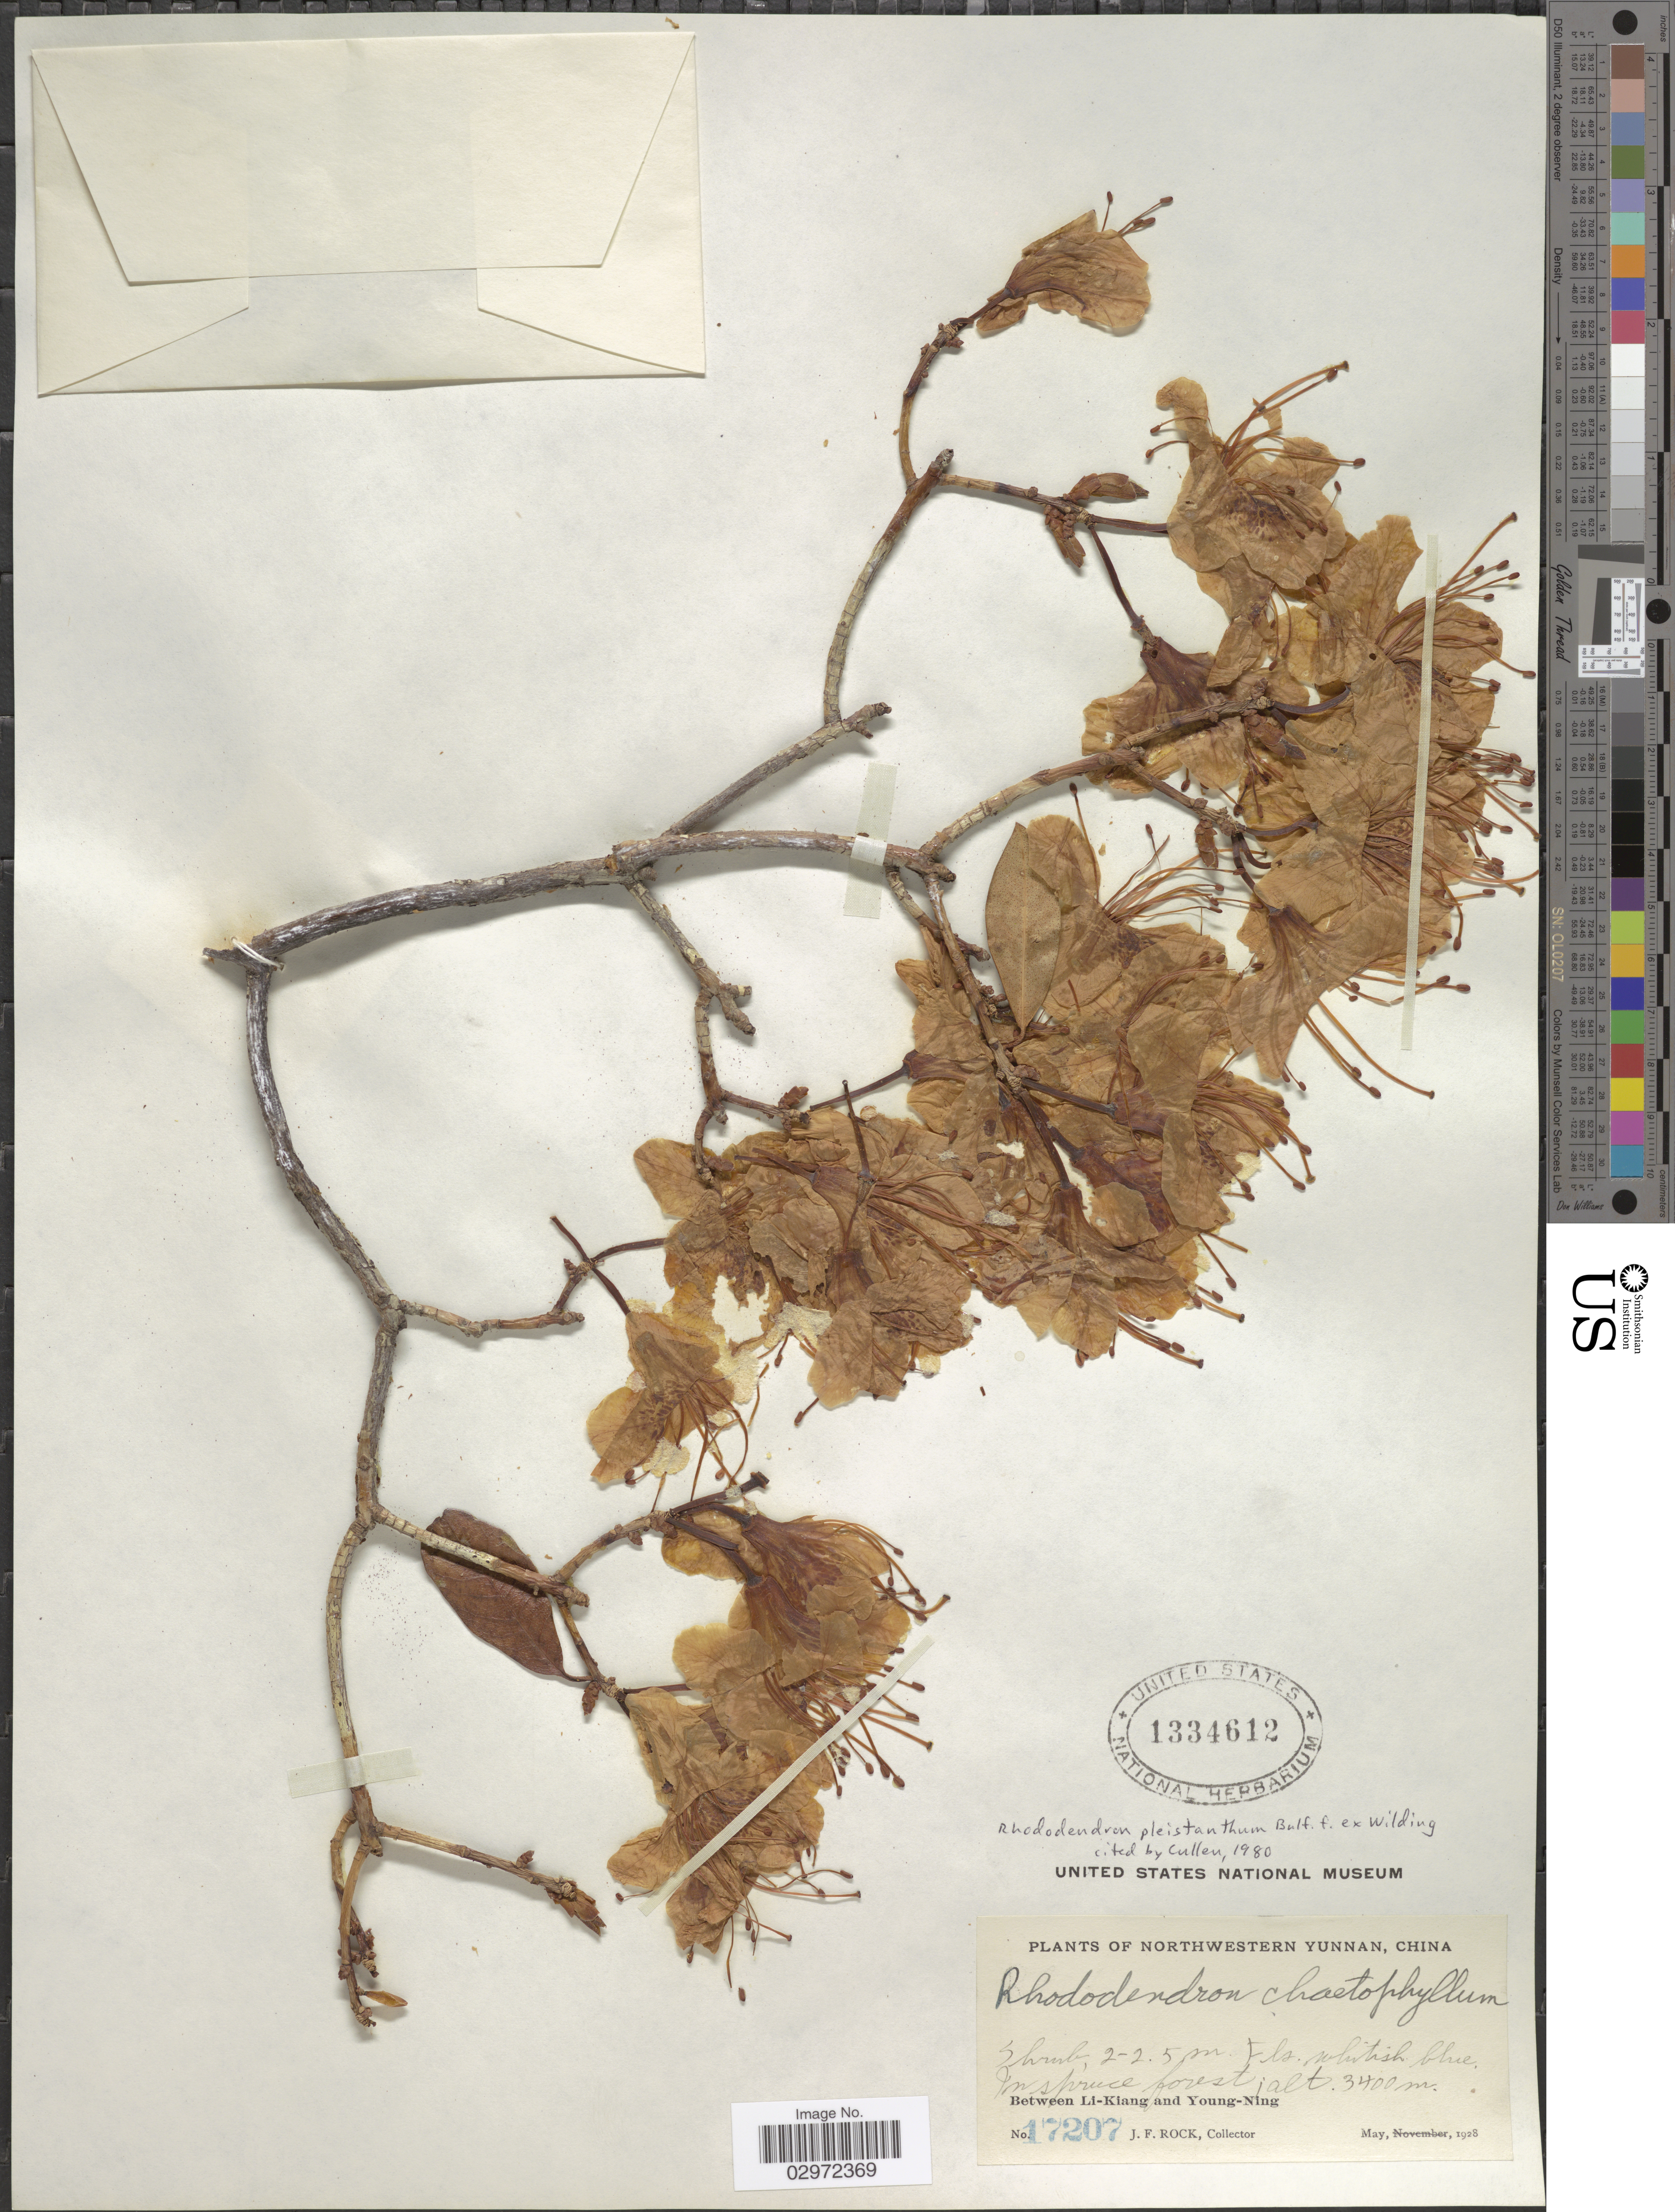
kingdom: Plantae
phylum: Tracheophyta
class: Magnoliopsida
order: Ericales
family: Ericaceae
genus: Rhododendron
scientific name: Rhododendron pleistanthum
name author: E.H. Wilding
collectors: J. Rock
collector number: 17207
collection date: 1928-05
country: China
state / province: Yunnan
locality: Northwestern Yunnan, Between Li-Kiang and Young-Ning.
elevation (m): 3400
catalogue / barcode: US 1334612